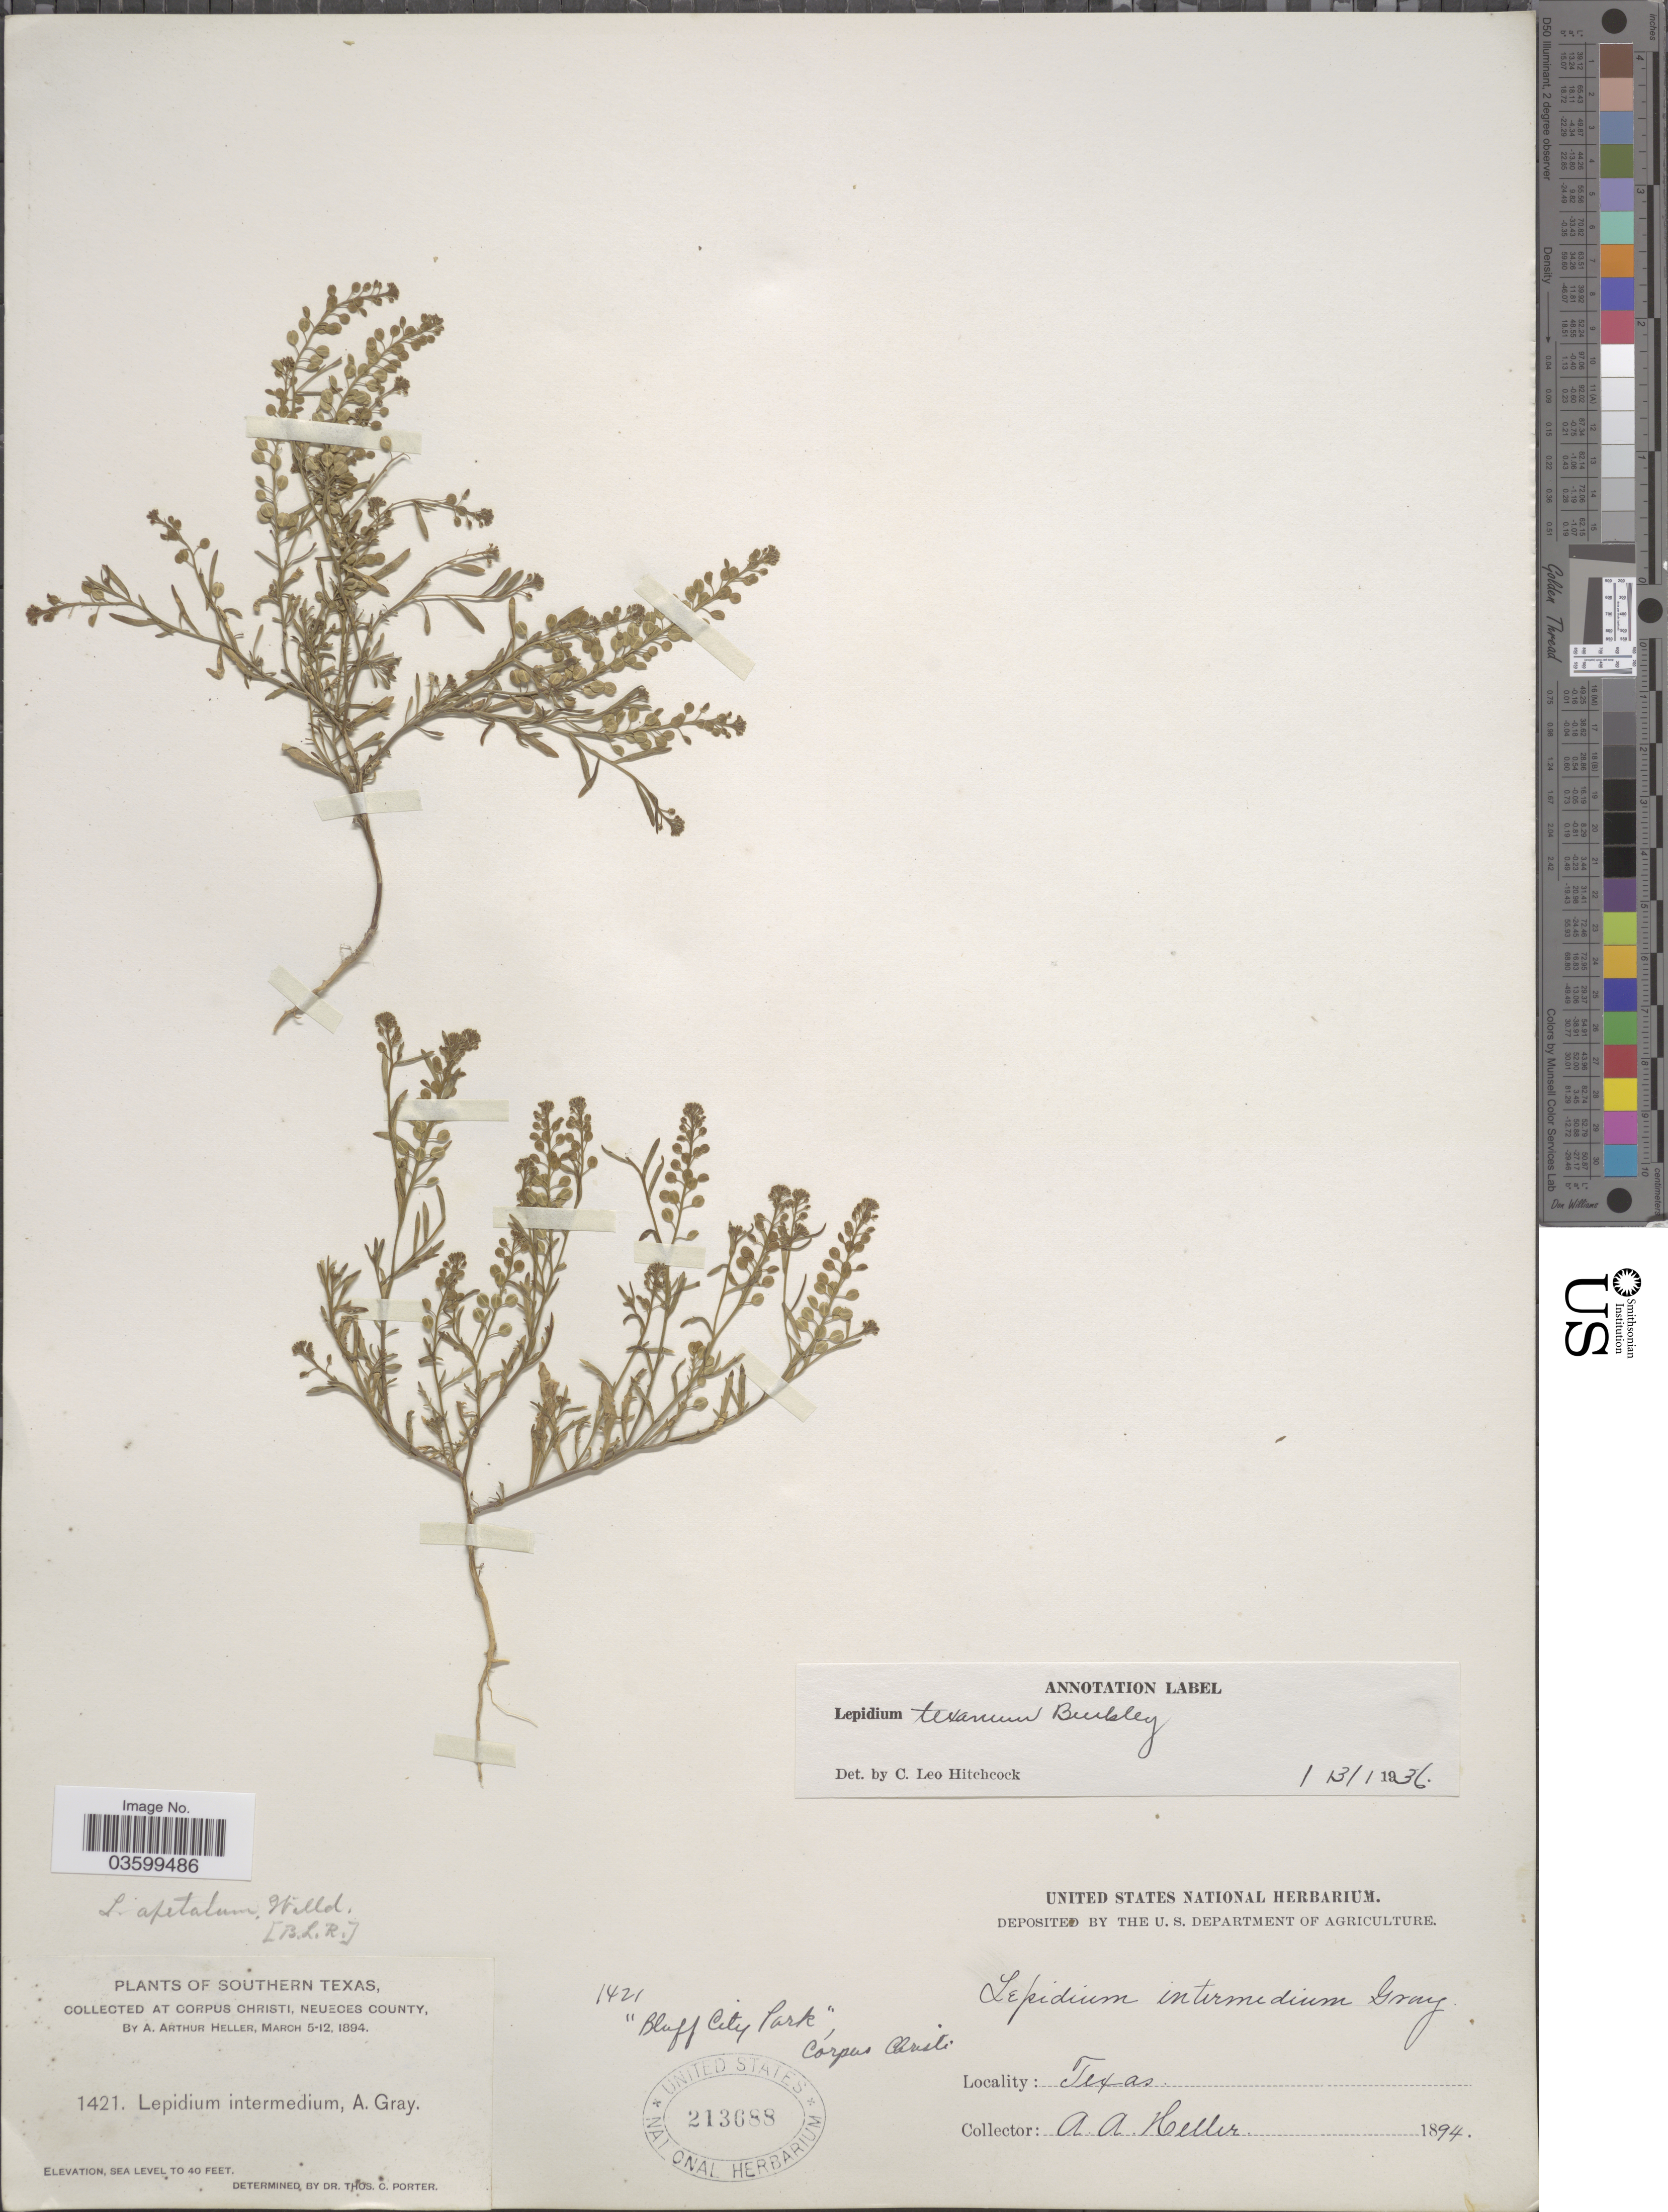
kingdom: Plantae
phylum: Tracheophyta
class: Magnoliopsida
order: Brassicales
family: Brassicaceae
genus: Lepidium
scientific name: Lepidium virginicum var. pubescens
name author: (Greene) C.L. Hitchc.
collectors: A. A. Heller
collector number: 1421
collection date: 1894-03-05/1894-03-12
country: United States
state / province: Texas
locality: Southern Texas. Corpus Christi, Neueces County. "Bluff City Park".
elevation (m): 0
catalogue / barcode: US 213688